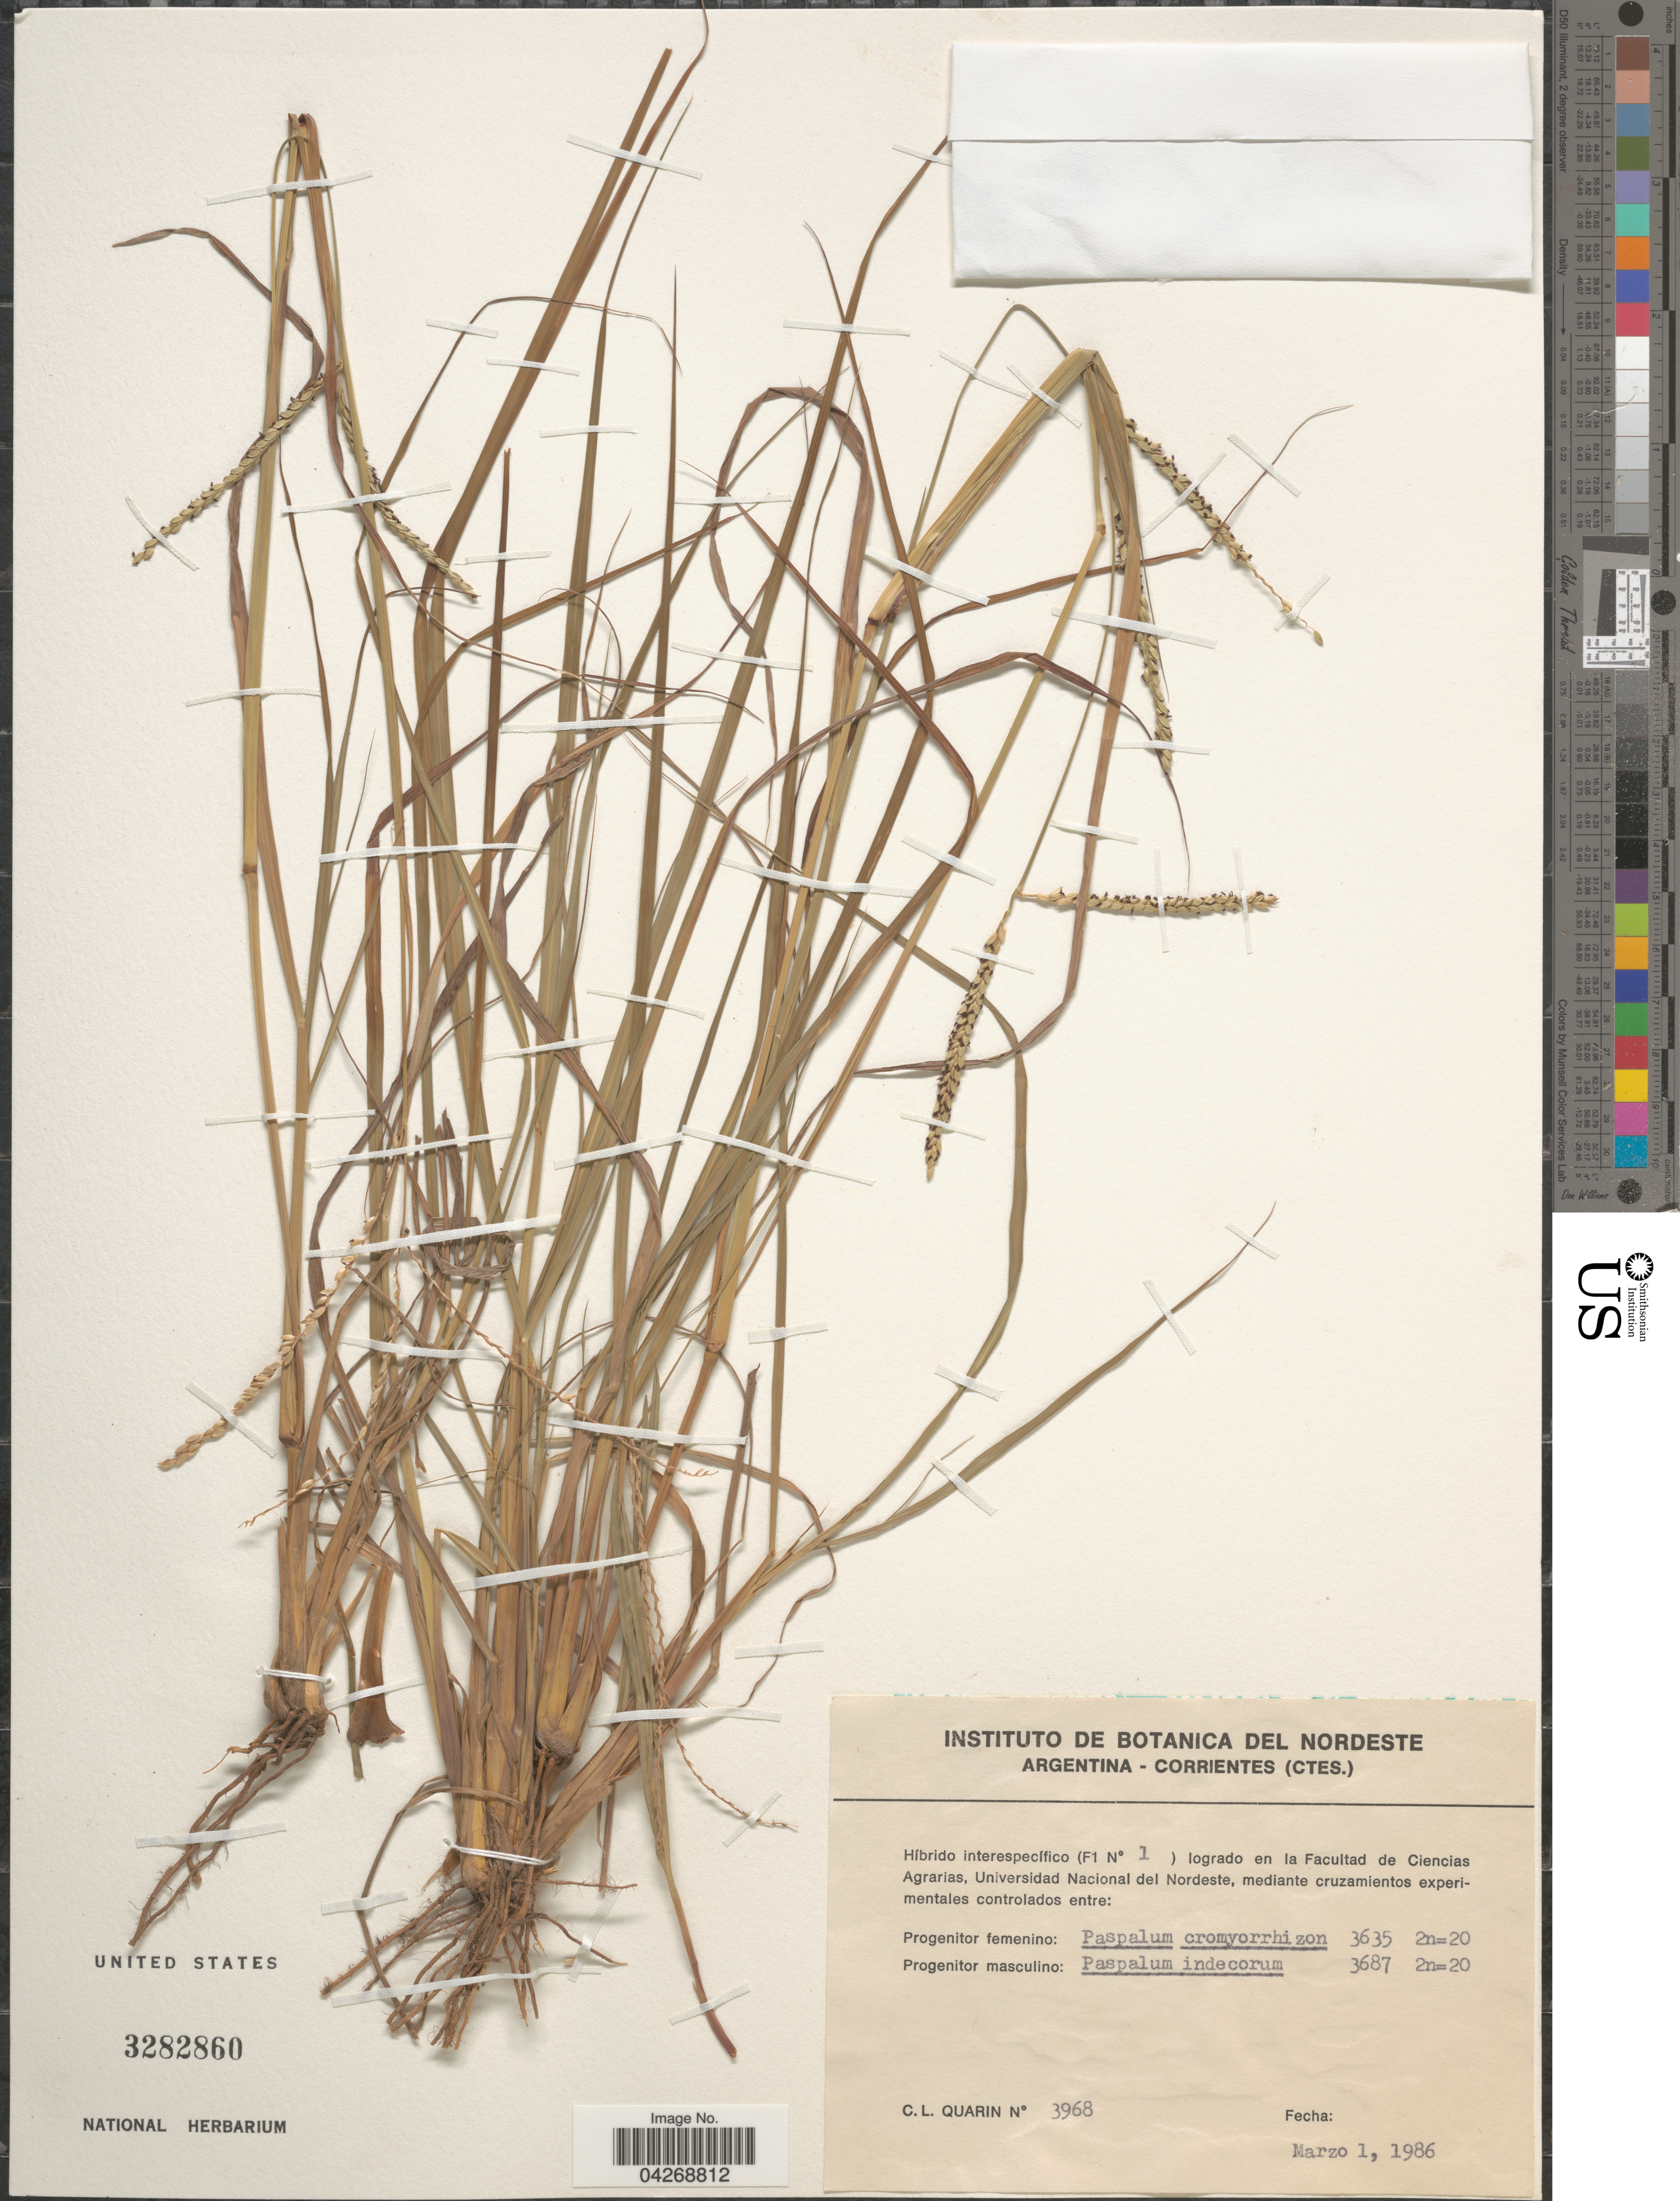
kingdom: Plantae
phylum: Tracheophyta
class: Liliopsida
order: Poales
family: Poaceae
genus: Paspalum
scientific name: Paspalum cromyorhizon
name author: Trin. ex Döll in Mart.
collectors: C. Quarin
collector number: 3968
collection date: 1986-03-01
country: Argentina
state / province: Corrientes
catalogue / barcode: US 3282860